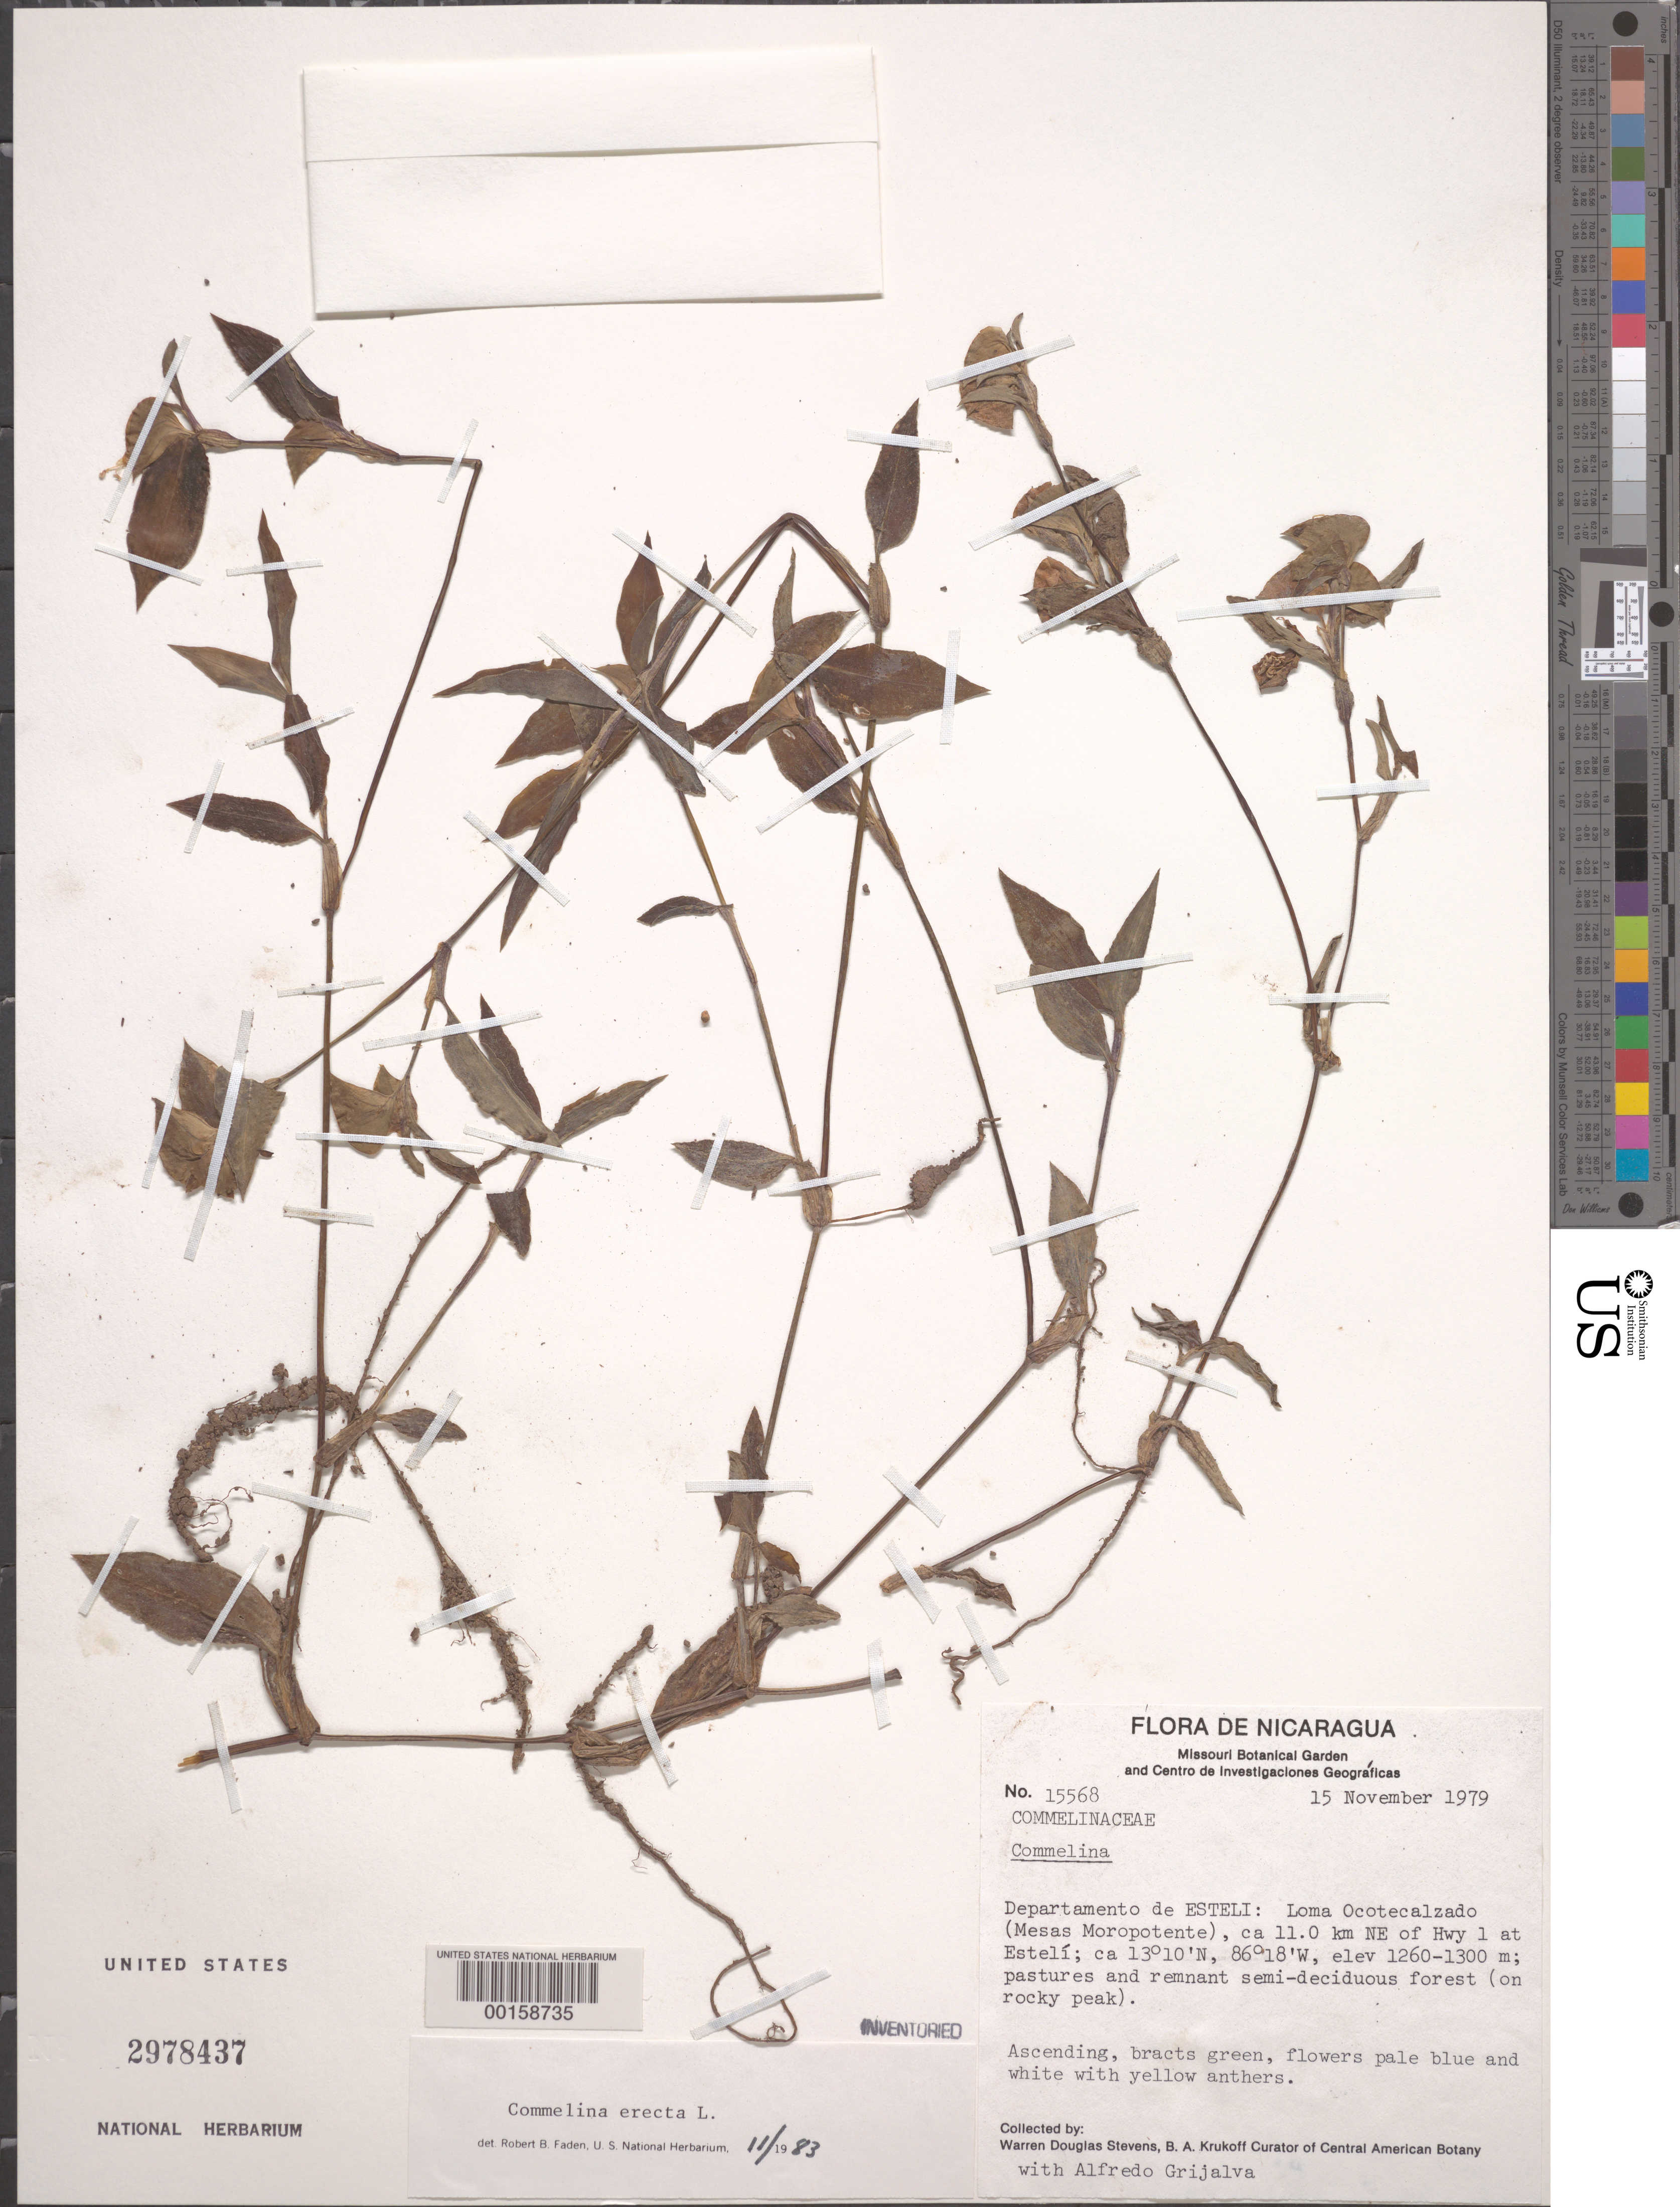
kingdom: Plantae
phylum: Tracheophyta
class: Liliopsida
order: Commelinales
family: Commelinaceae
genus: Commelina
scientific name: Commelina erecta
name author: L.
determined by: Faden, Robert B., (US), Smithsonian Institution - National Museum of Natural History (UNITED STATES)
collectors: W. D. Stevens & A. Grijalva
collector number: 15568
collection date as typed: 15 Nov 1979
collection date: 1979-11-15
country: Nicaragua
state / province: Estelí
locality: Loma ocotecalzado, ne of hwy 1 at esteli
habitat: Pastures and remnant semi-deciduous forest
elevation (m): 1260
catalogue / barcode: US 2978437